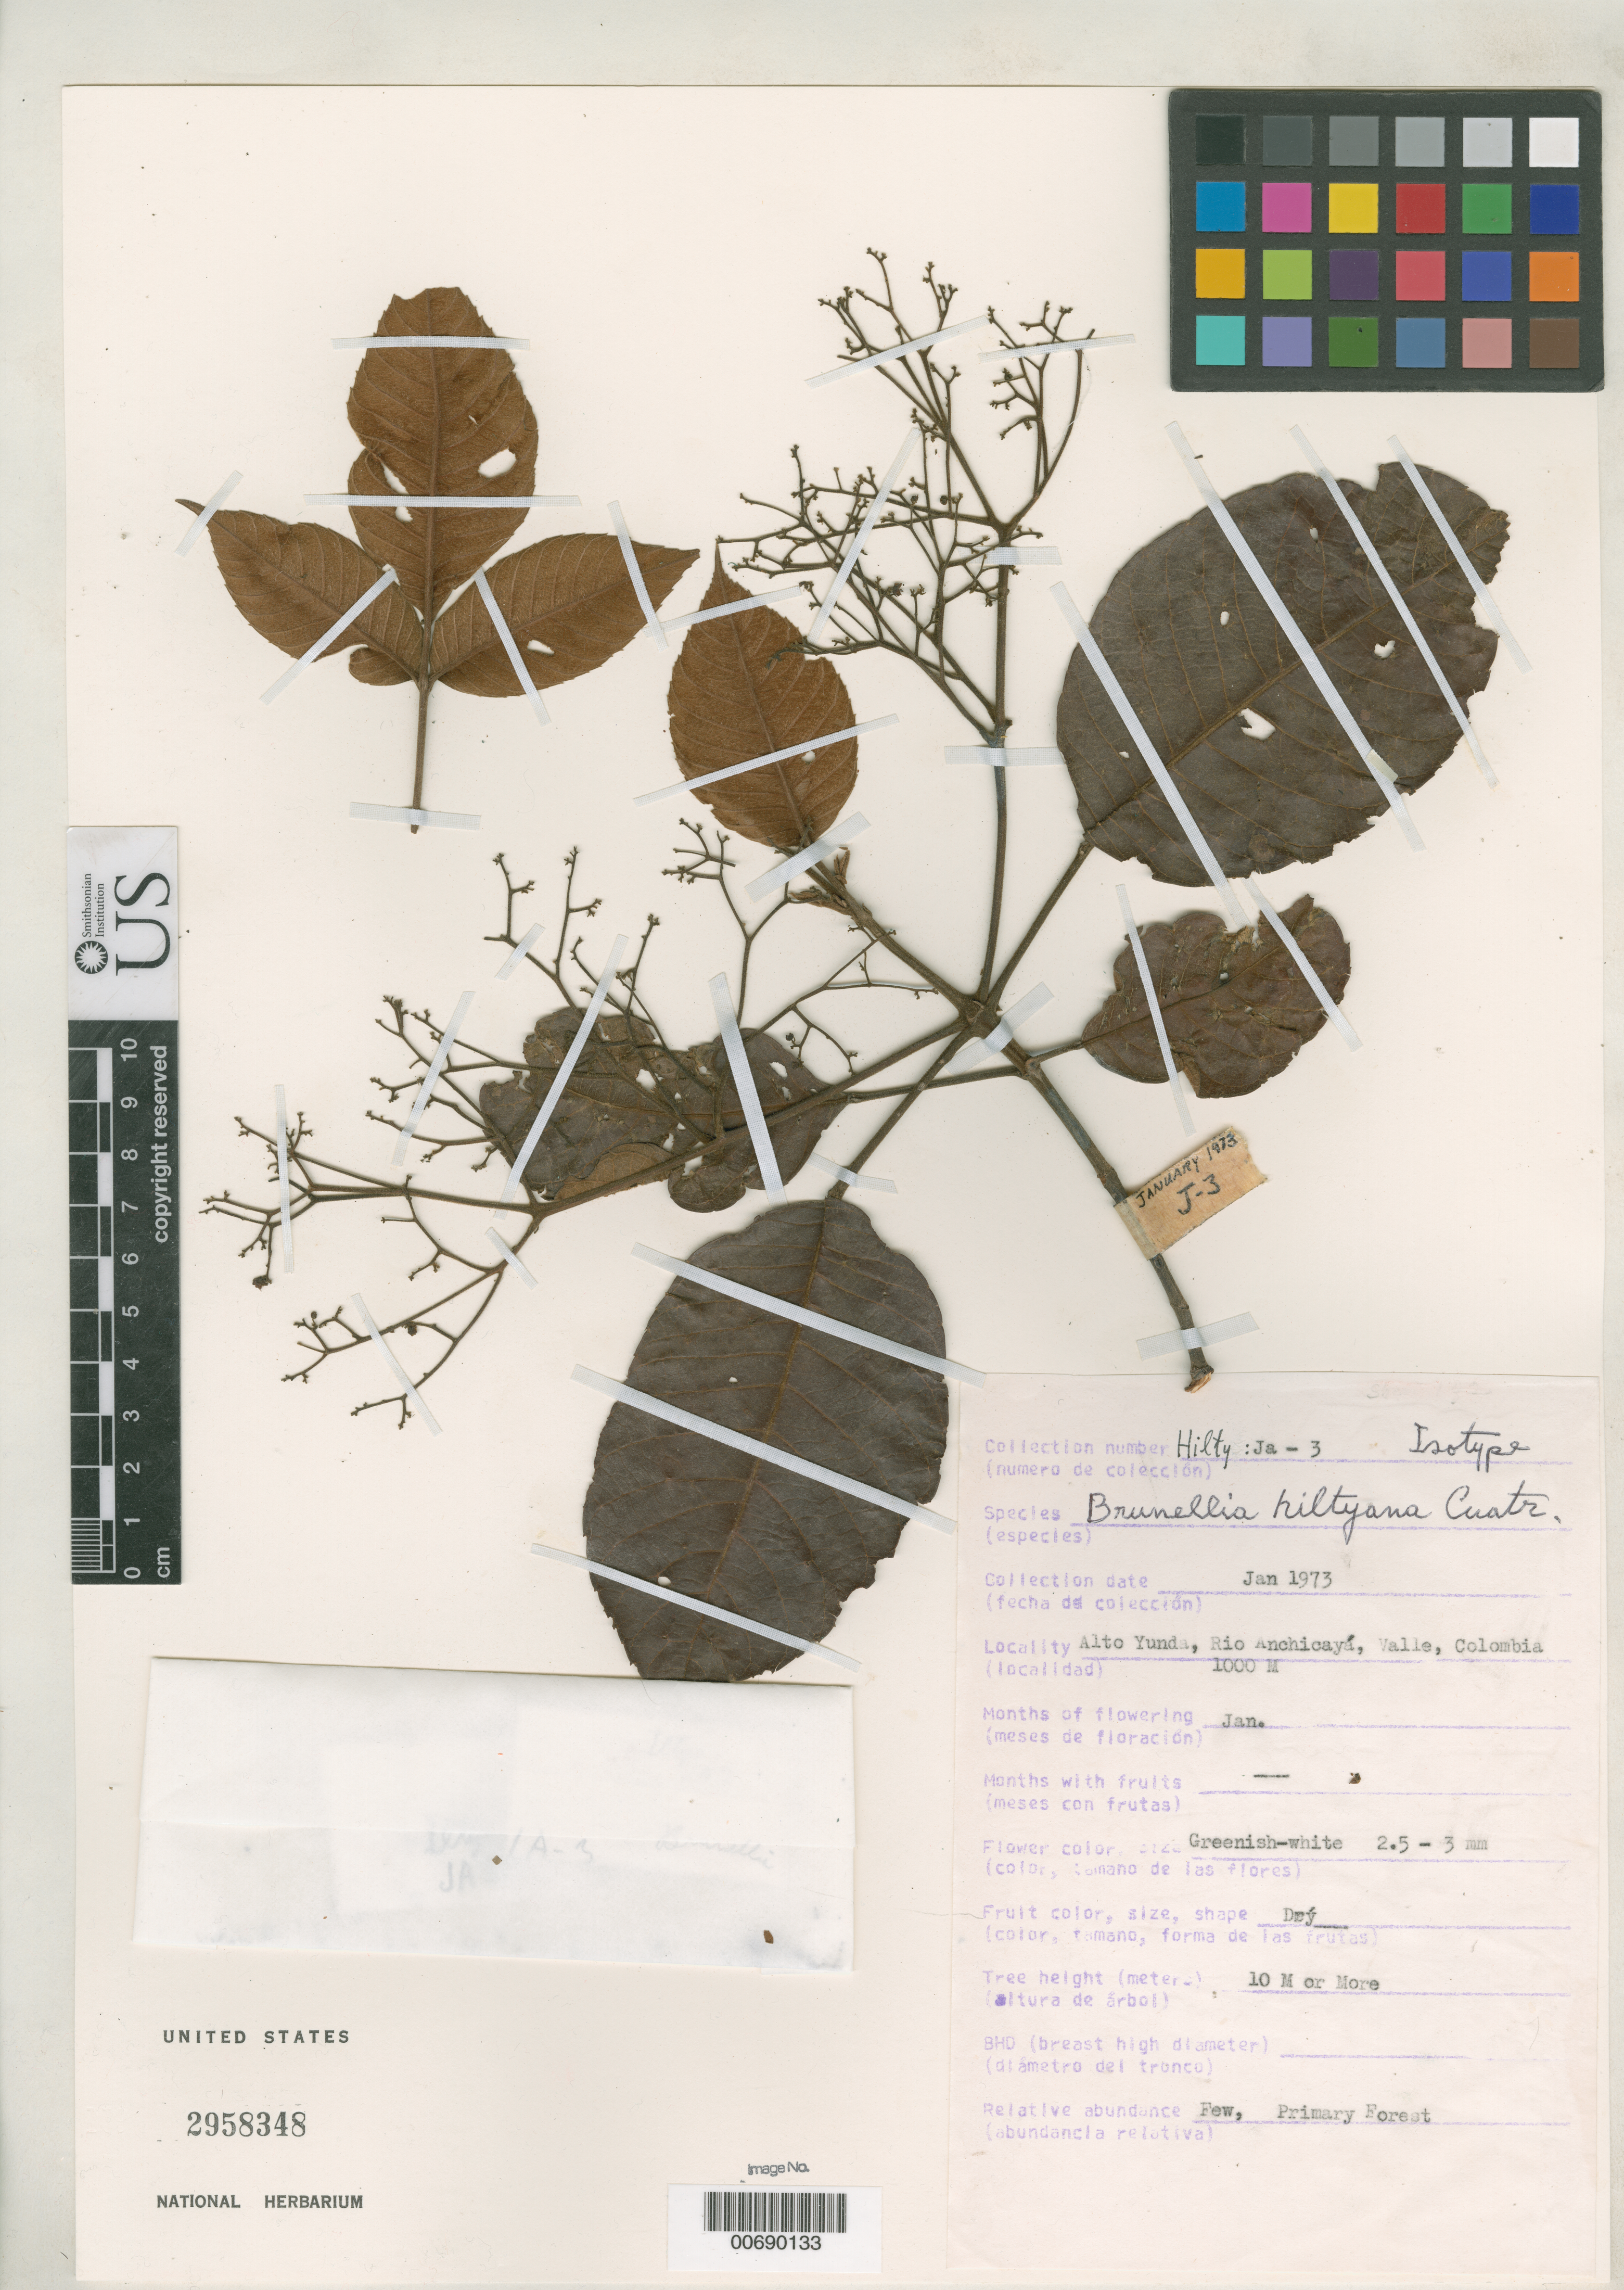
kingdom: Plantae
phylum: Tracheophyta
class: Magnoliopsida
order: Oxalidales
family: Brunelliaceae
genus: Brunellia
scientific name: Brunellia hiltyana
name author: Cuatrec.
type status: Isotype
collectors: S. Hilty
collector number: Ja-3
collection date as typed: Jan 1973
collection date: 1973-01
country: Colombia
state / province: Valle del Cauca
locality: Alto Yunda at Rio Anchicaya, Cordillera Occidental.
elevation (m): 1000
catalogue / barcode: US 2958348